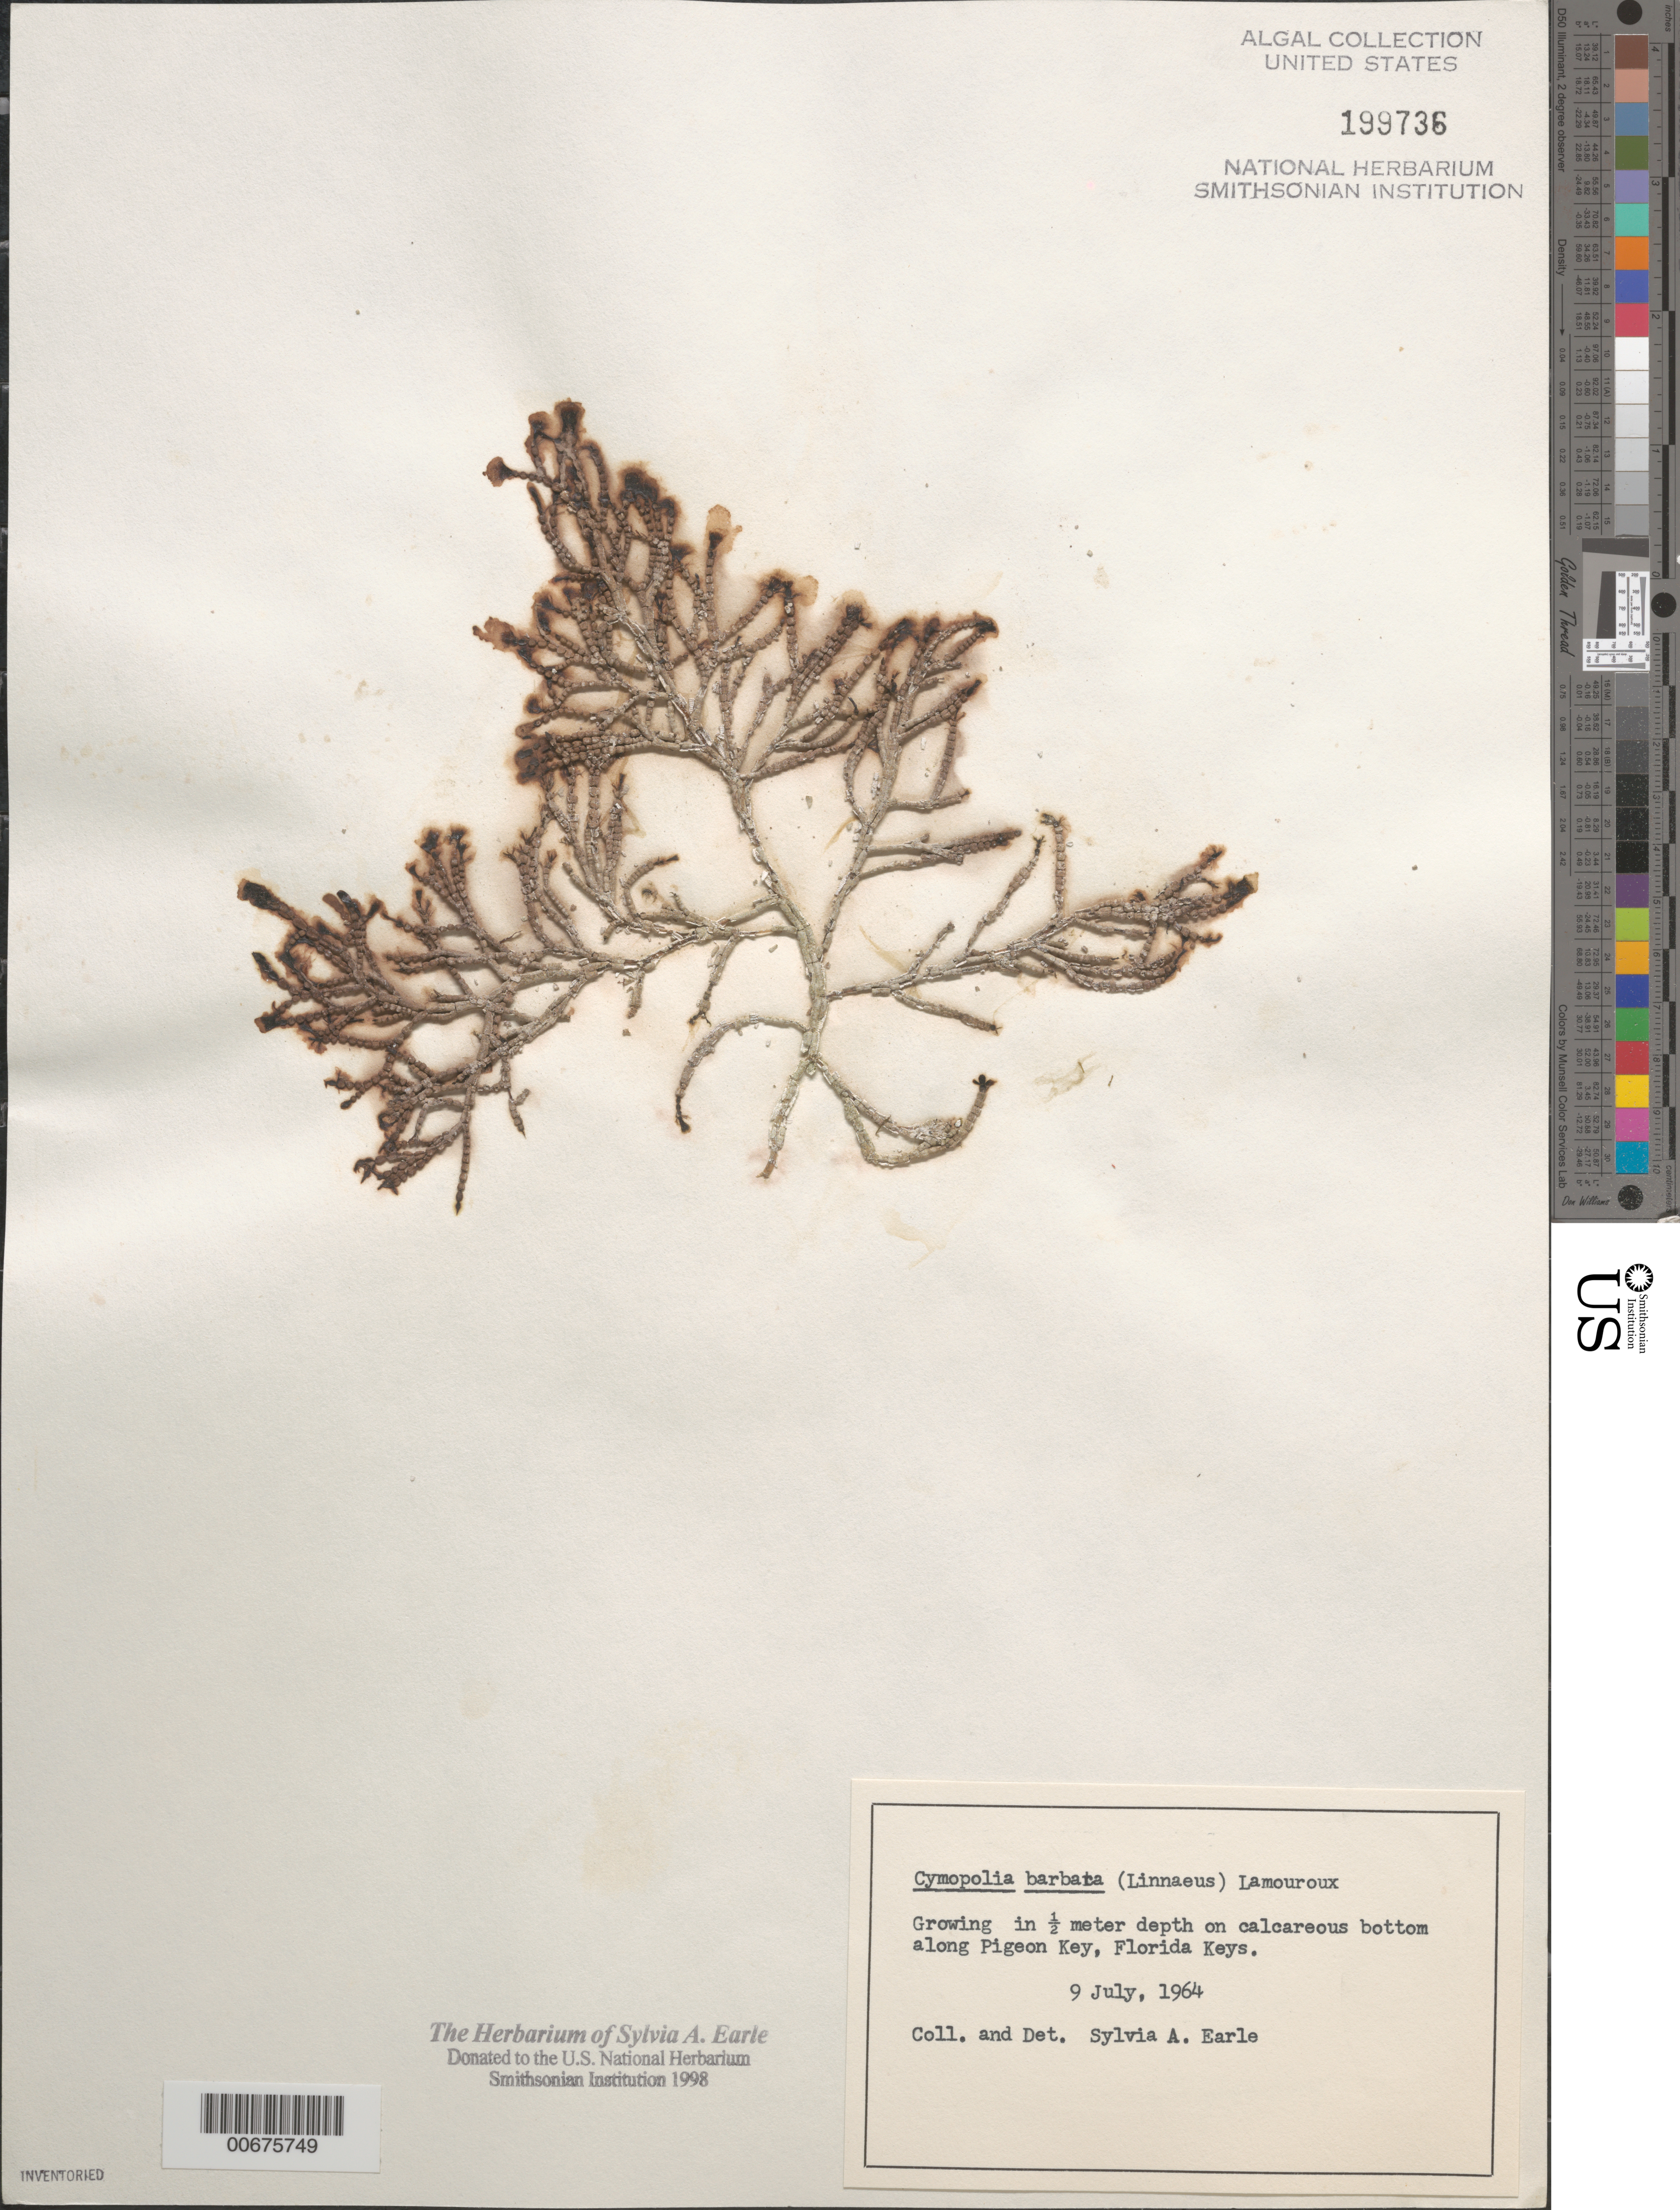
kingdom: Plantae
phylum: Chlorophyta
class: Ulvophyceae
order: Dasycladales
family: Dasycladaceae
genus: Cymopolia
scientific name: Cymopolia barbata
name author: (L.) J.V.Lamouroux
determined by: Earle, S. A.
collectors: S. A. Earle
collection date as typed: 09 Jul 1964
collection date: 1964-07-09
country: United States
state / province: Florida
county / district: Monroe County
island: Pigeon Key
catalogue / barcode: US 199736